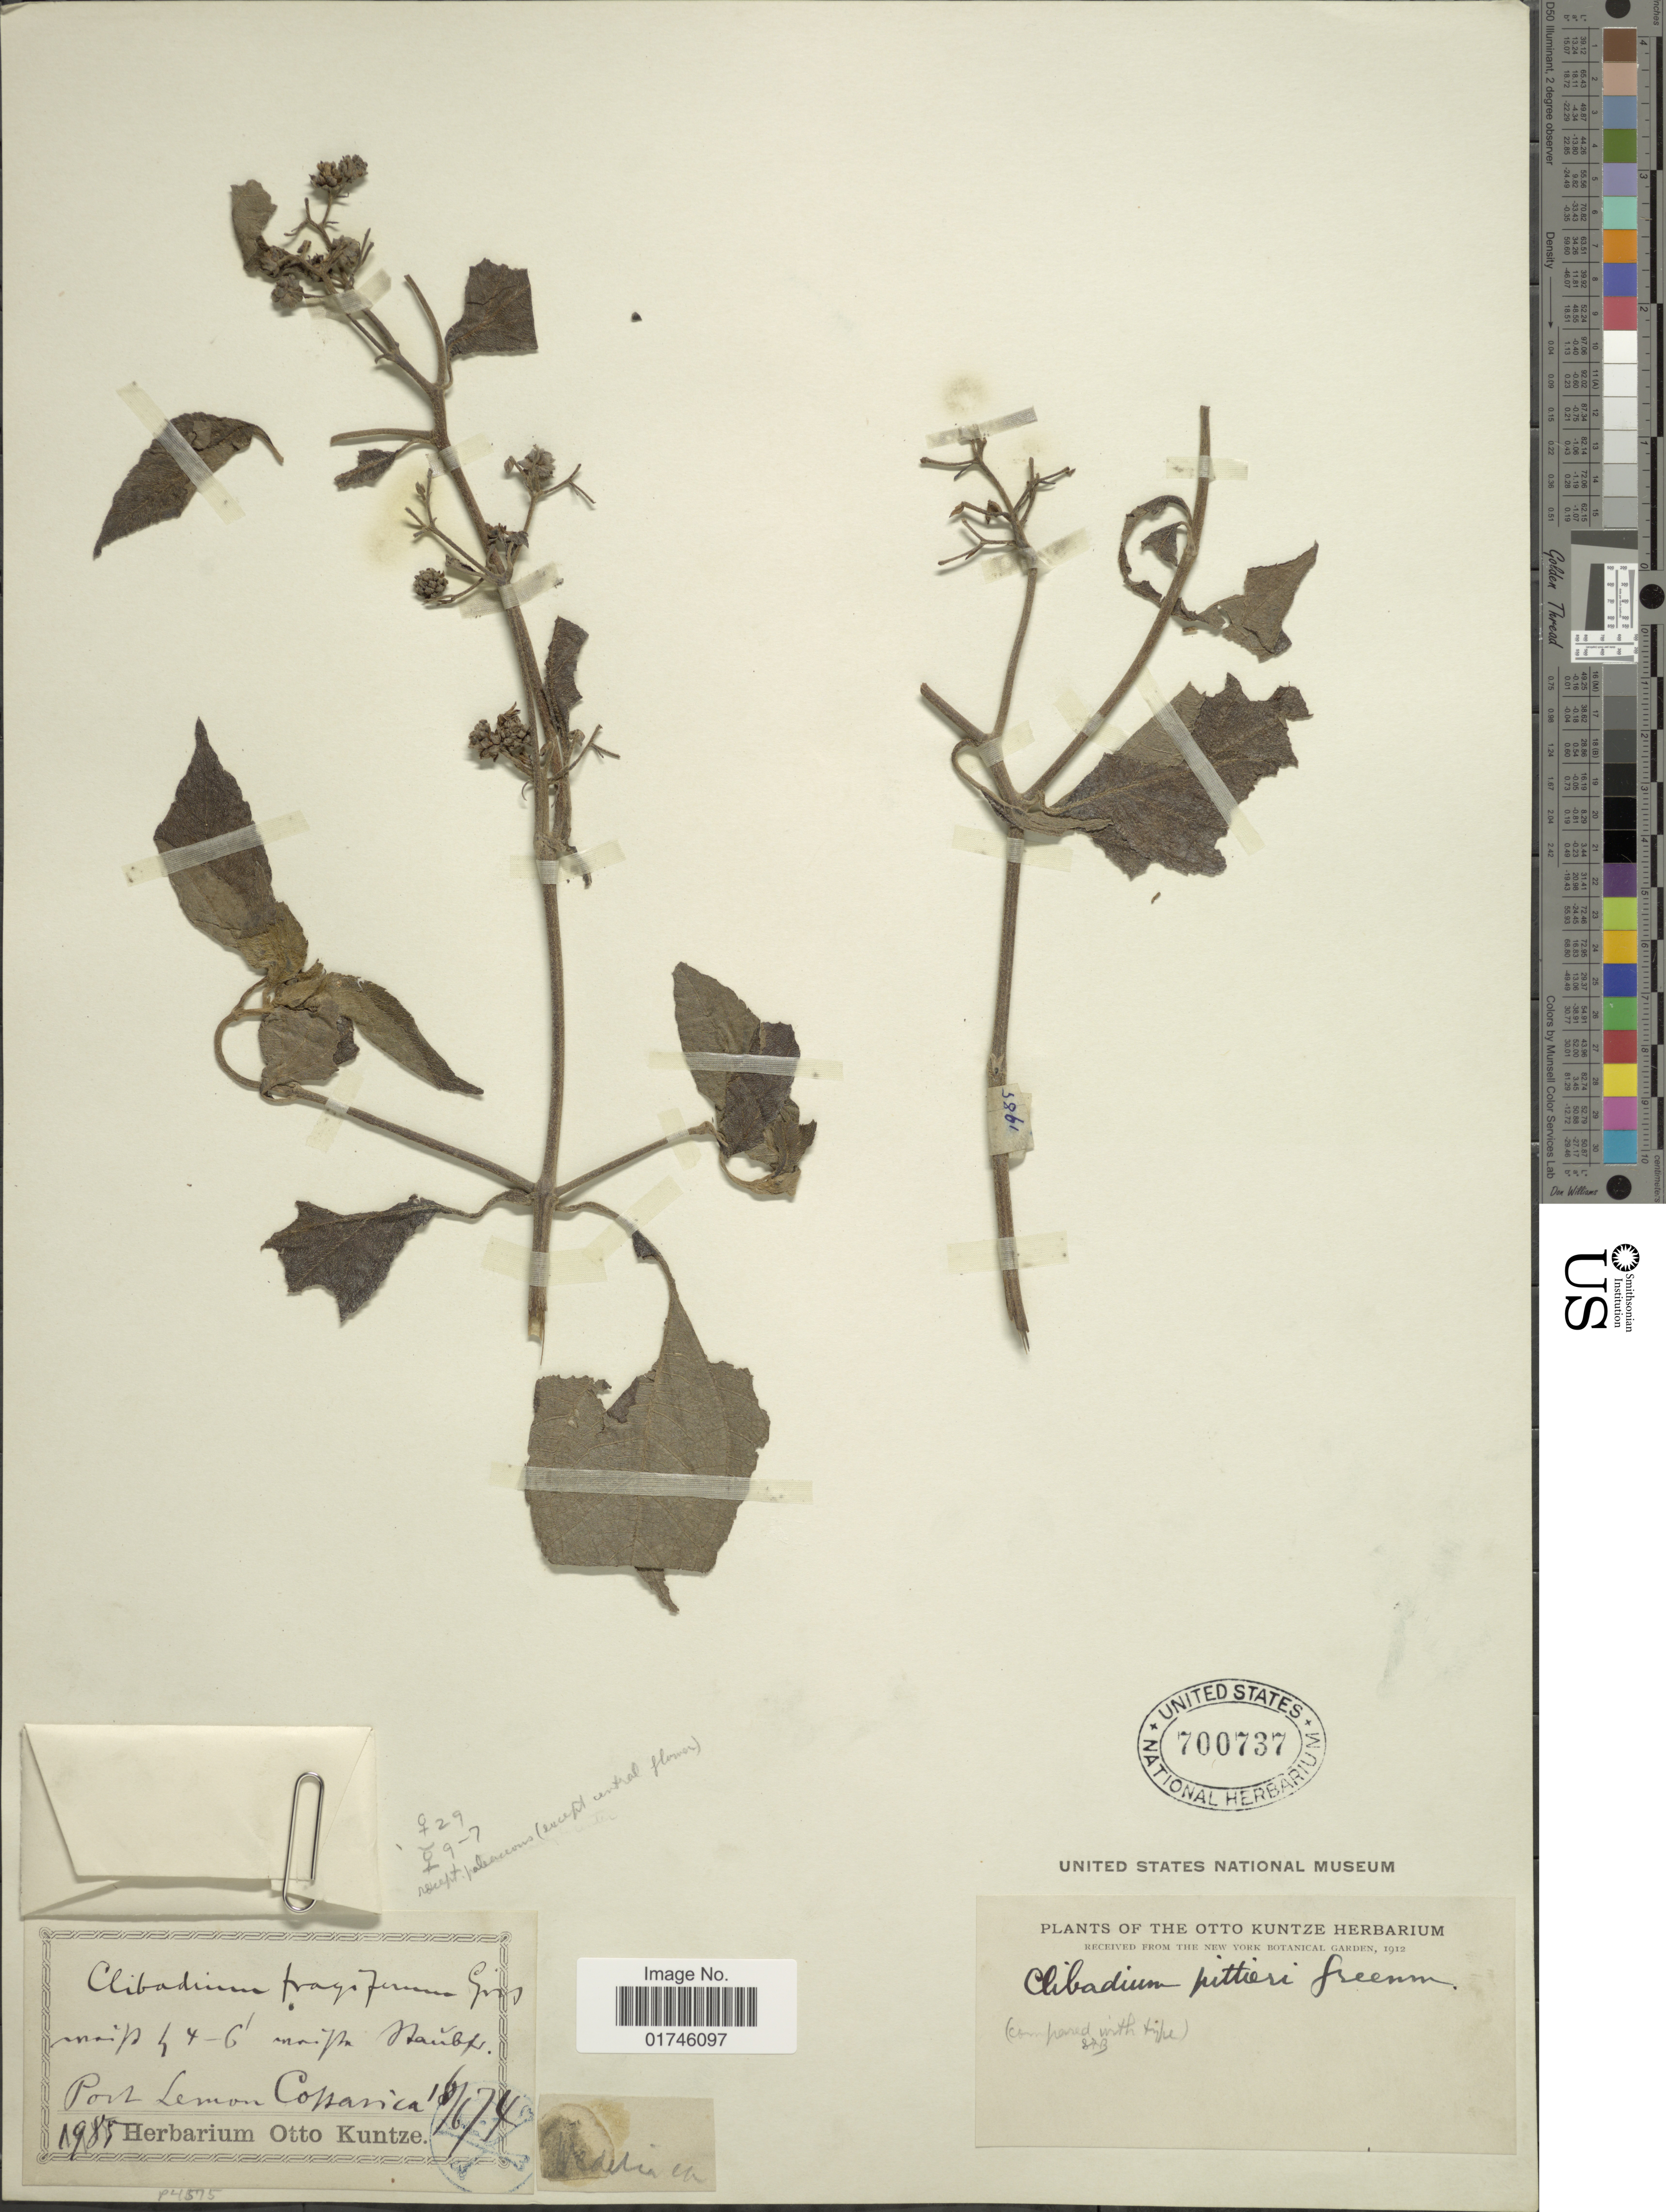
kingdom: Plantae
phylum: Tracheophyta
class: Magnoliopsida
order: Asterales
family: Asteraceae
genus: Clibadium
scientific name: Clibadium eggersii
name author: Hieron.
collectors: C.E.O. Kuntze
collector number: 1985?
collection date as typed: Transcribed d/m/y: 16/6/74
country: Costa Rica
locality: Port Lemon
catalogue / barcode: US 700737